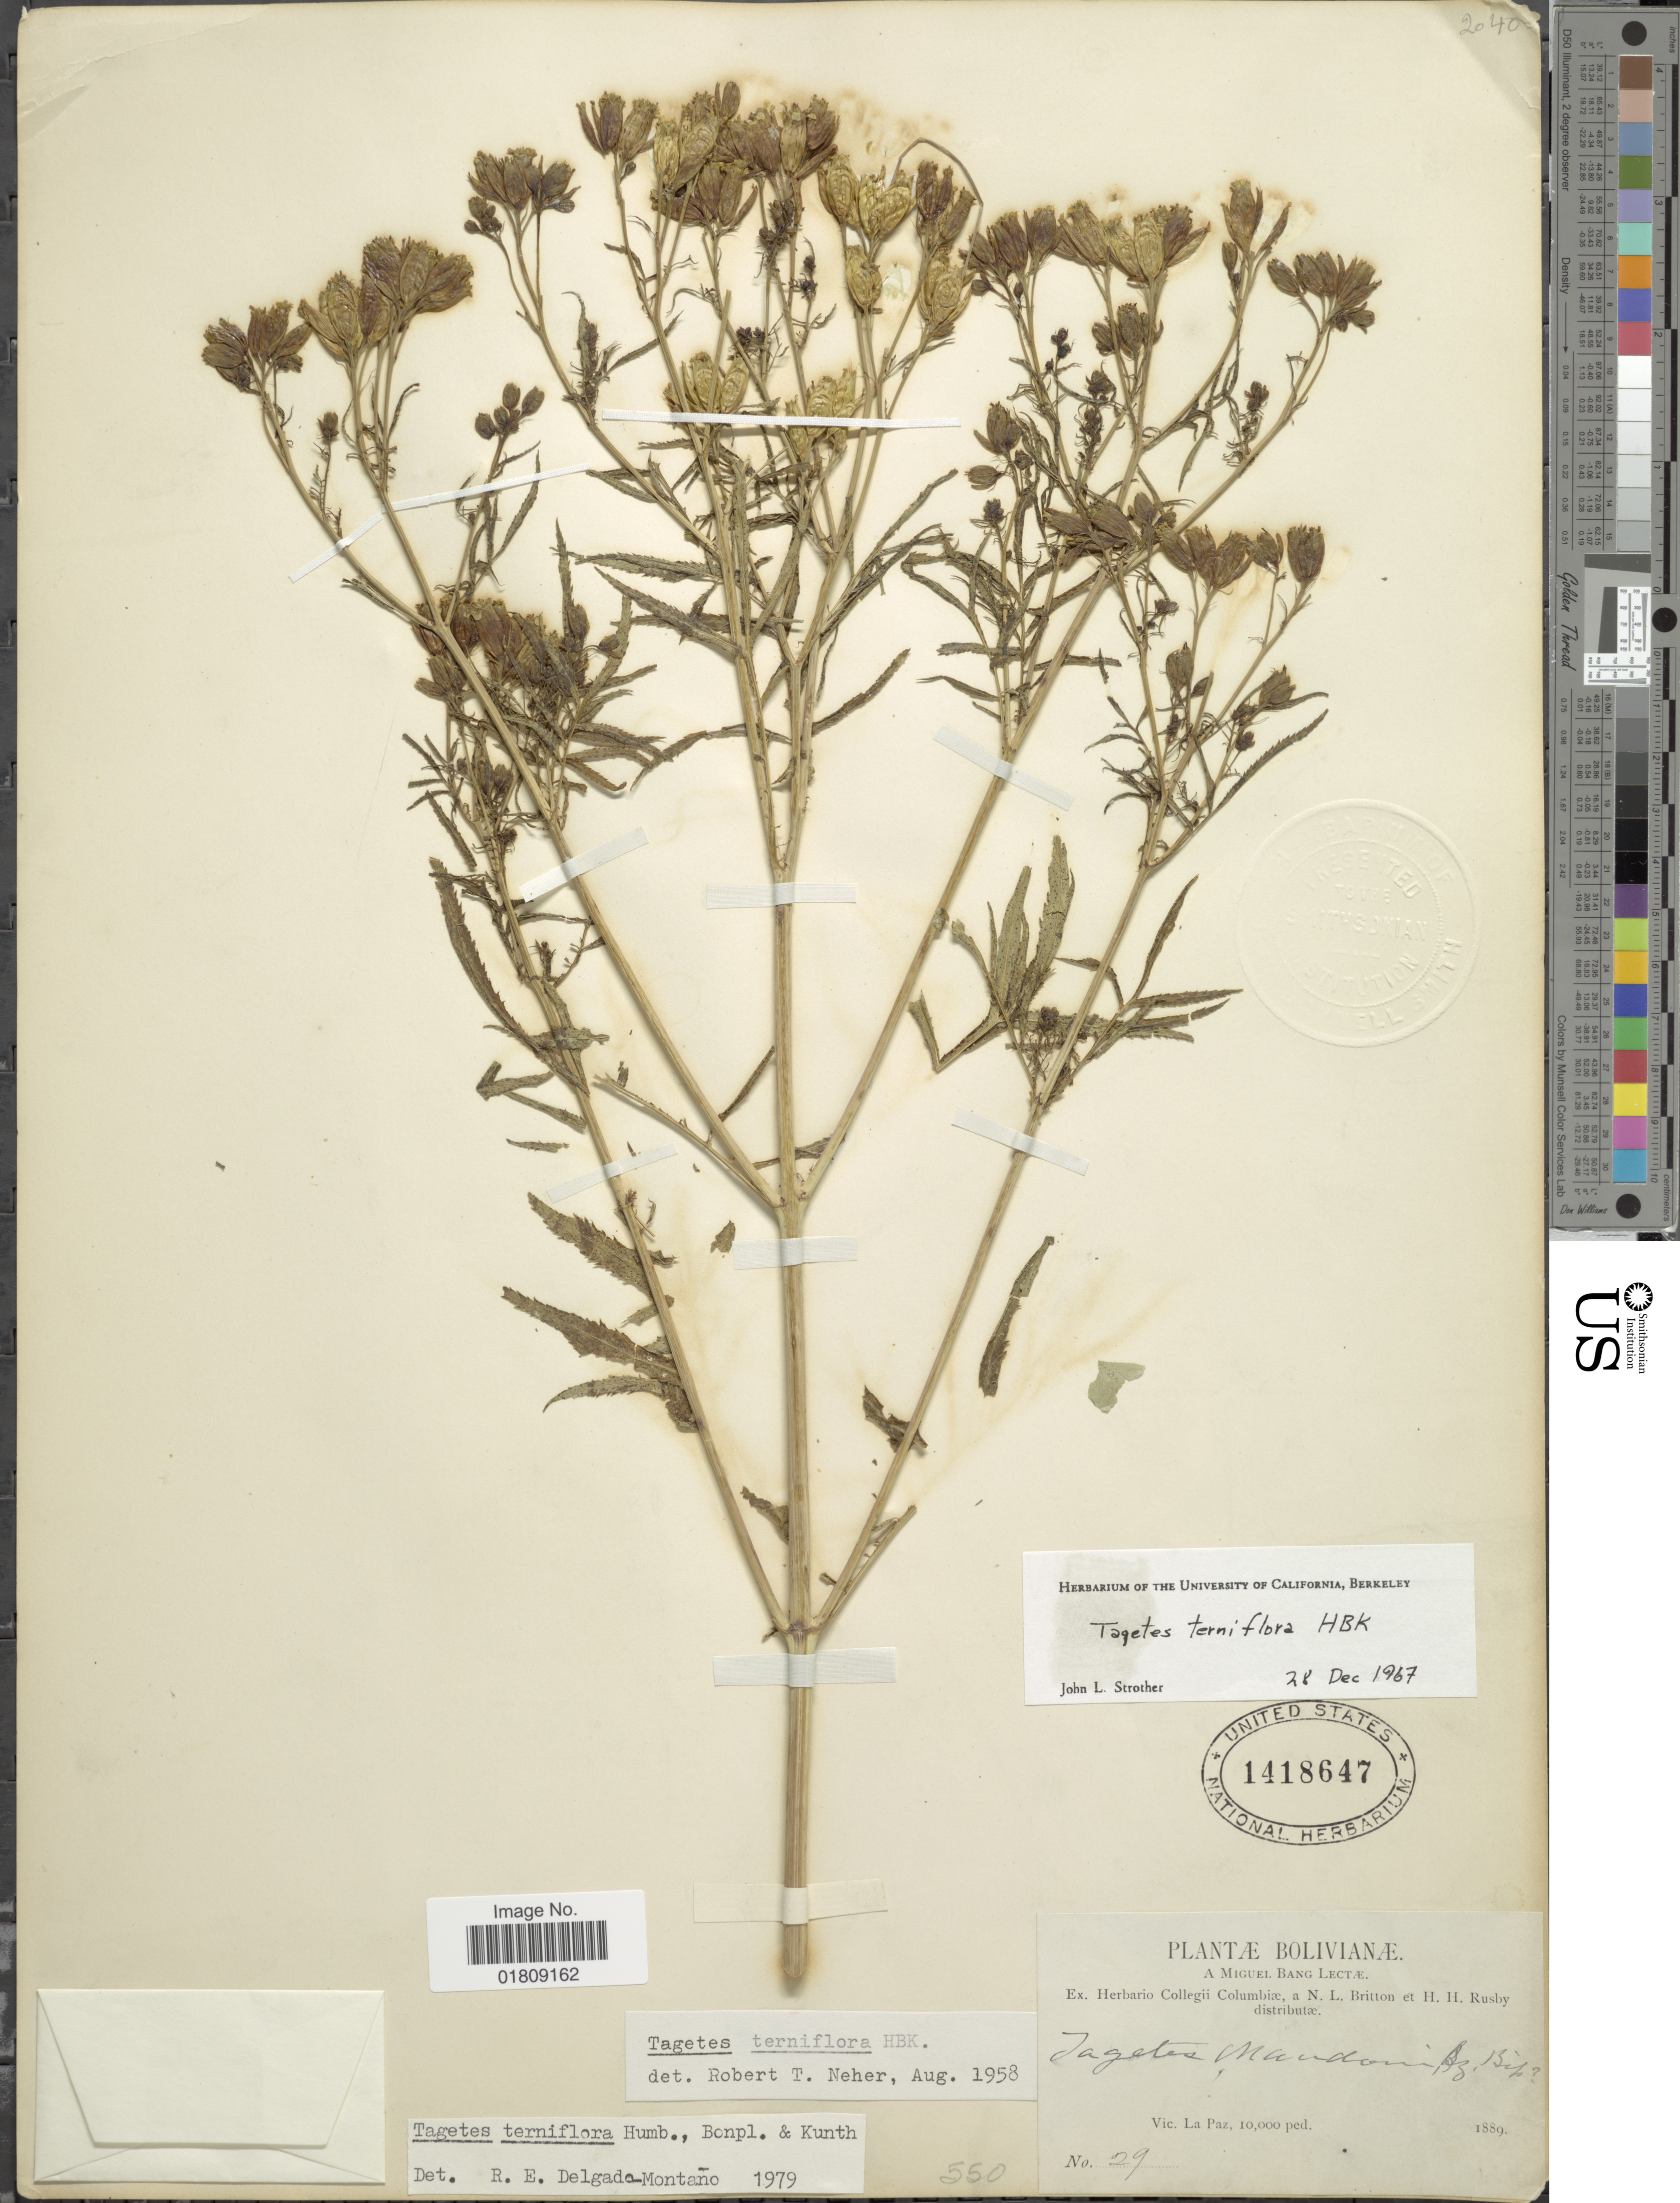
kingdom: Plantae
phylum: Tracheophyta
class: Magnoliopsida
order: Asterales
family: Asteraceae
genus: Tagetes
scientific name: Tagetes terniflora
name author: Kunth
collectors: M. Bang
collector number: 29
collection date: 1889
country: Bolivia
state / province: La Paz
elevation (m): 3048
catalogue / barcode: US 1418647